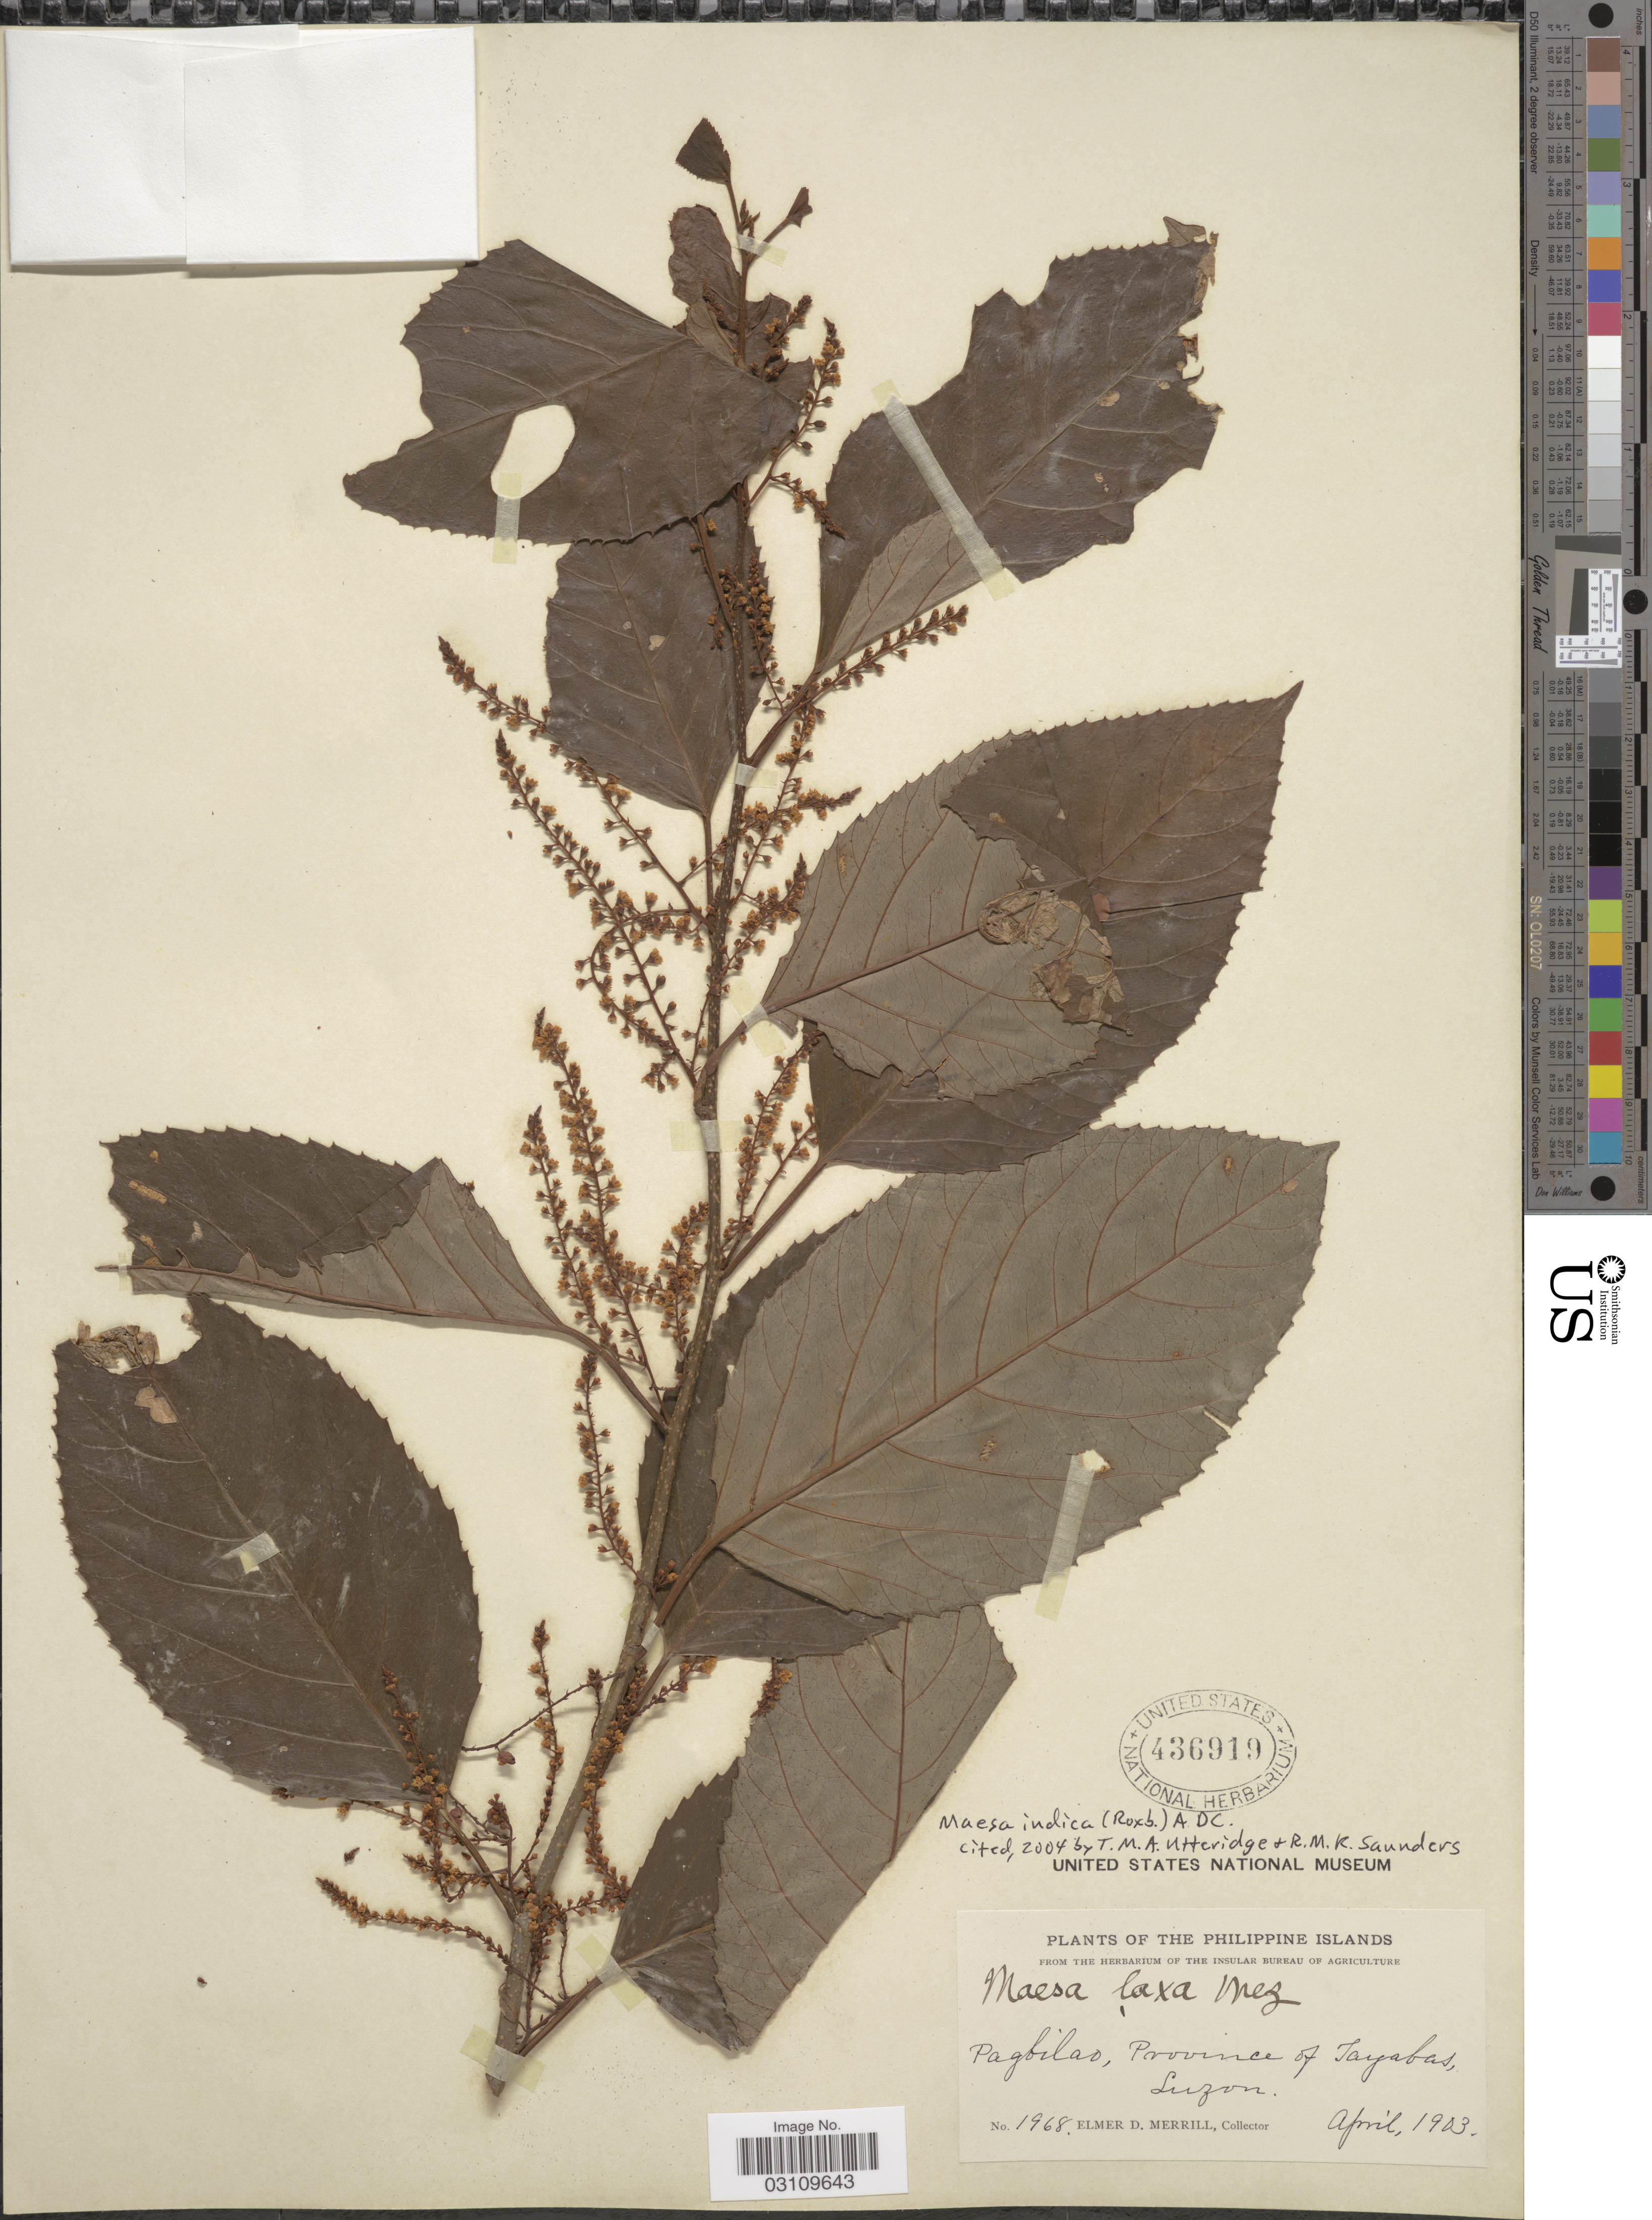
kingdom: Plantae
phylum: Tracheophyta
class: Magnoliopsida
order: Ericales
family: Primulaceae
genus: Maesa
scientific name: Maesa indica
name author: (Roxb.) A. DC.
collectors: E. D. Merrill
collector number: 1968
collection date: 1903-04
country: Philippines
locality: Pagbilao, Province of Tayabas, Luzon.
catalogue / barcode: US 436919